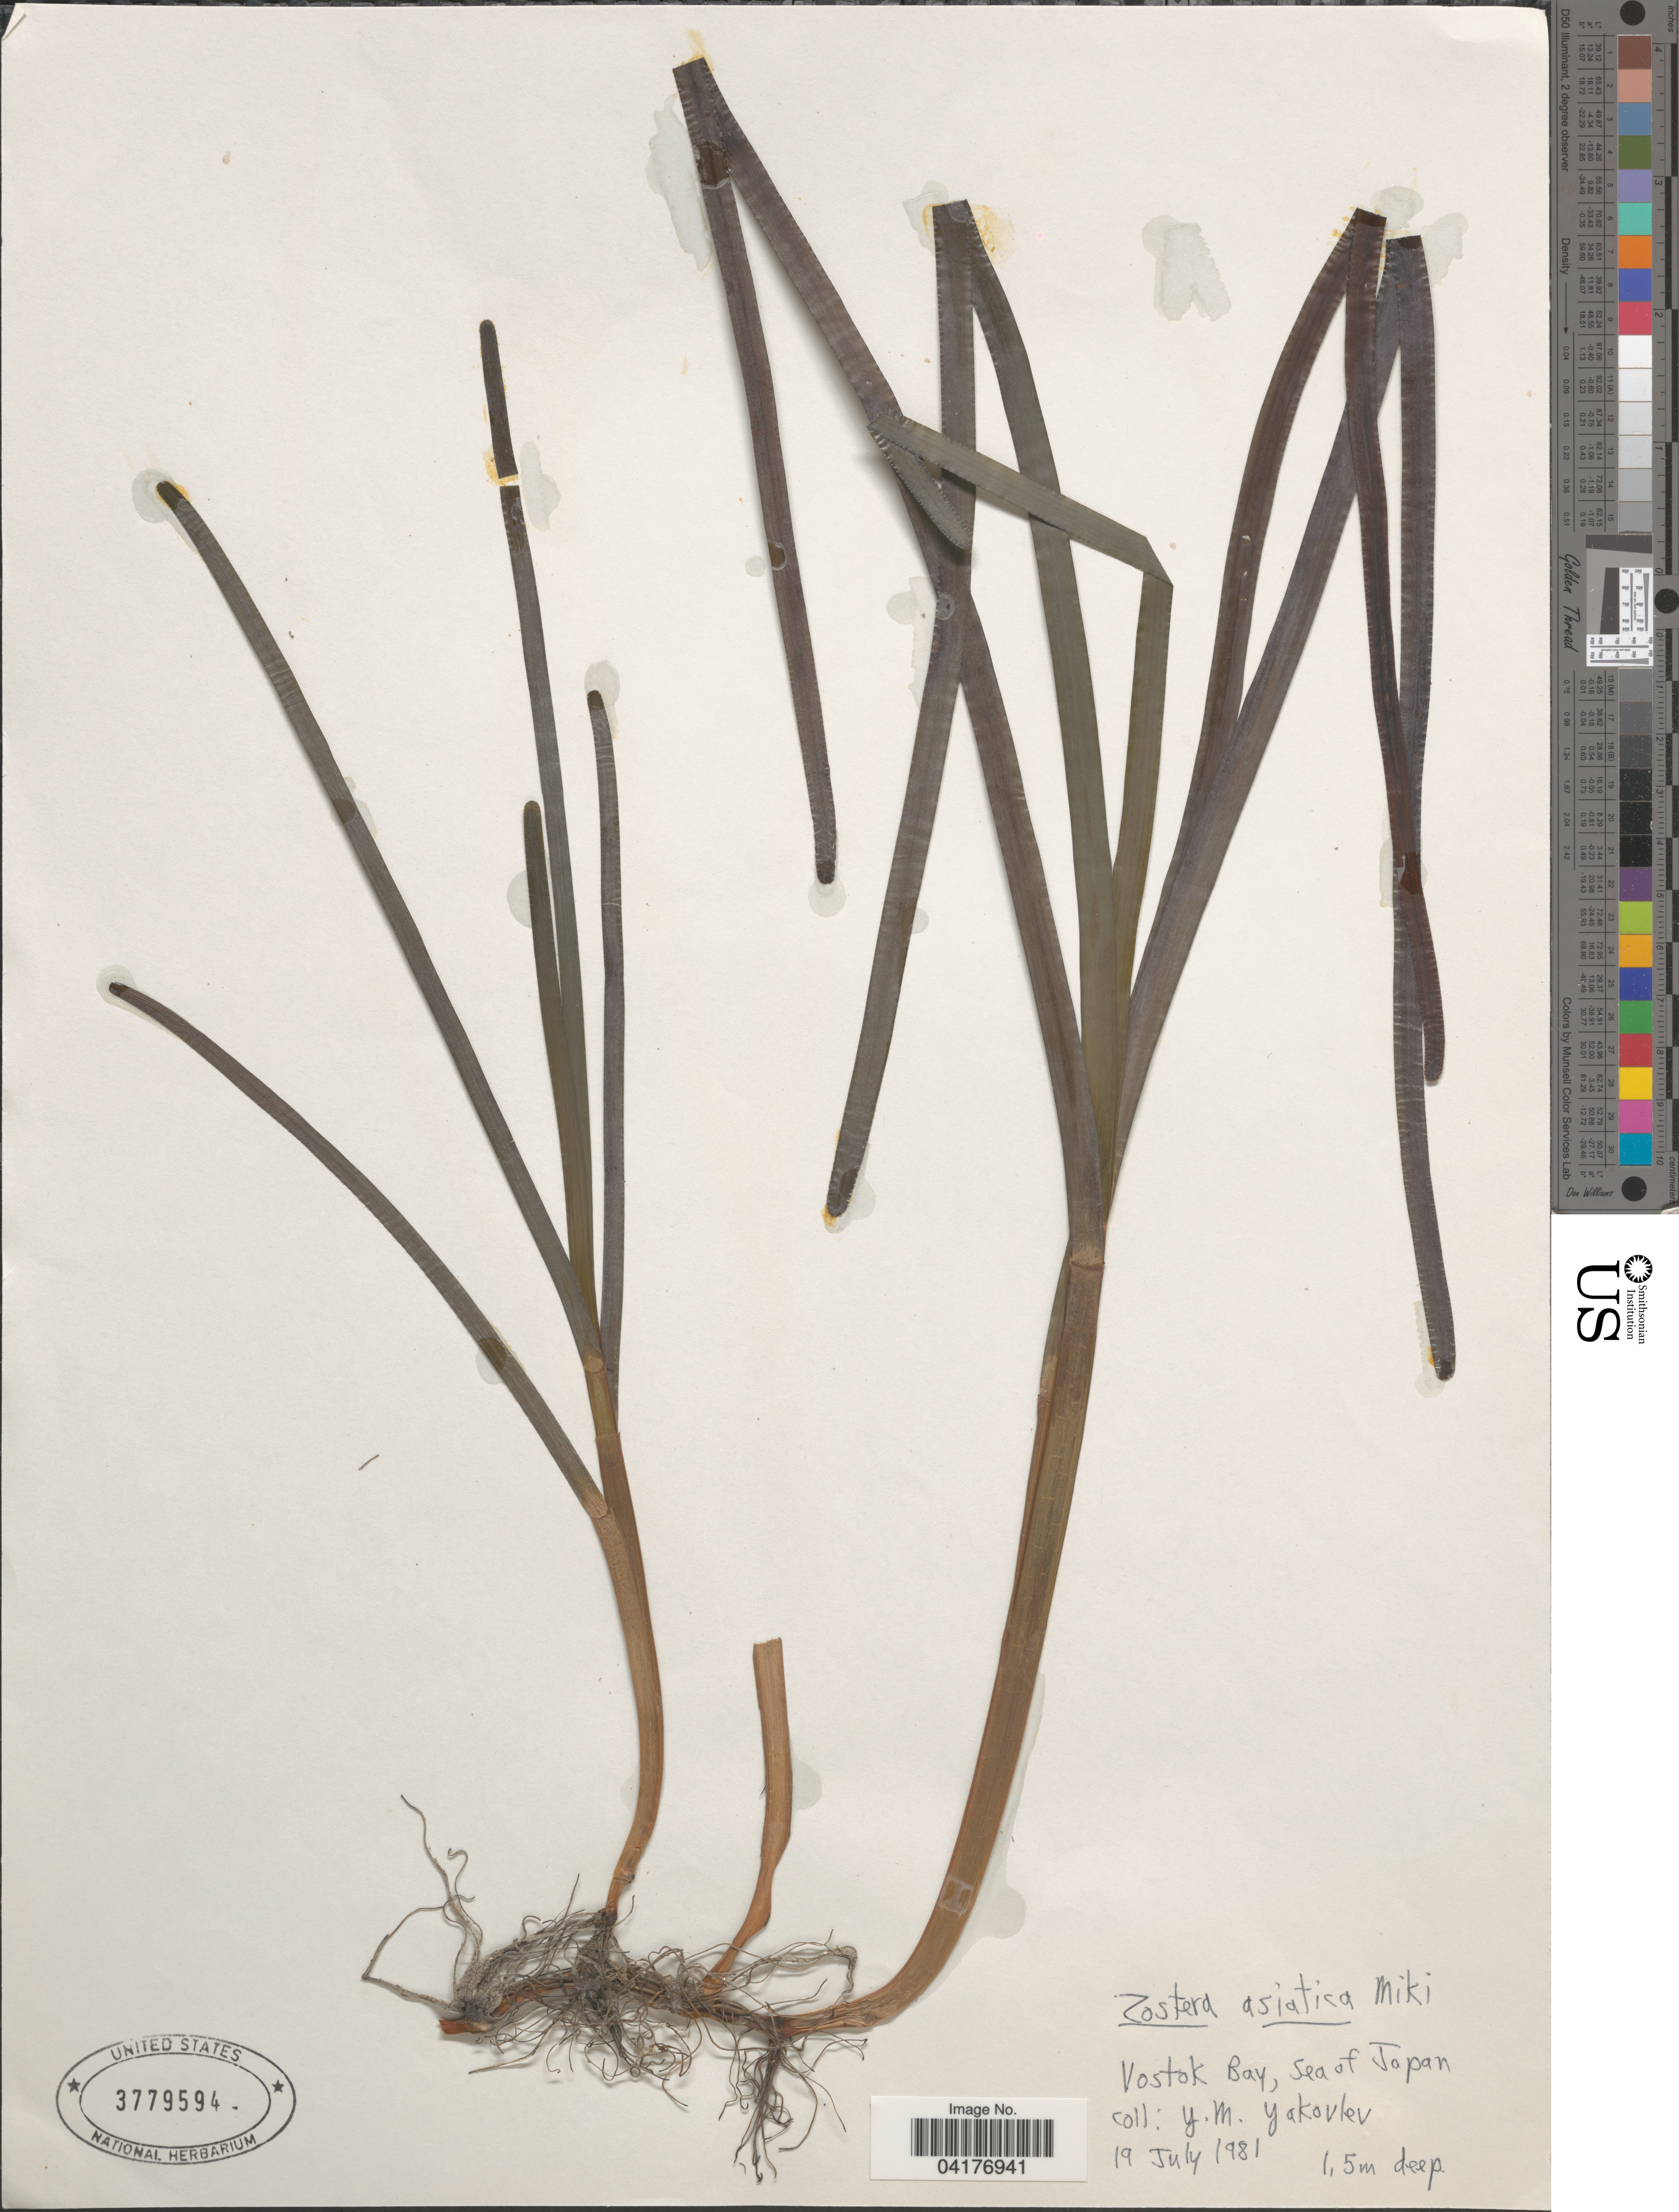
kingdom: Plantae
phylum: Tracheophyta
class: Liliopsida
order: Alismatales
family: Zosteraceae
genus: Zostera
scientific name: Zostera asiatica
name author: Miki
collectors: Y. Yakovlev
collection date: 1981-07-19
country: Russian Federation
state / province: Primorsky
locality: Vostok Bay, sea of Japan.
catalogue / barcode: US 3779594